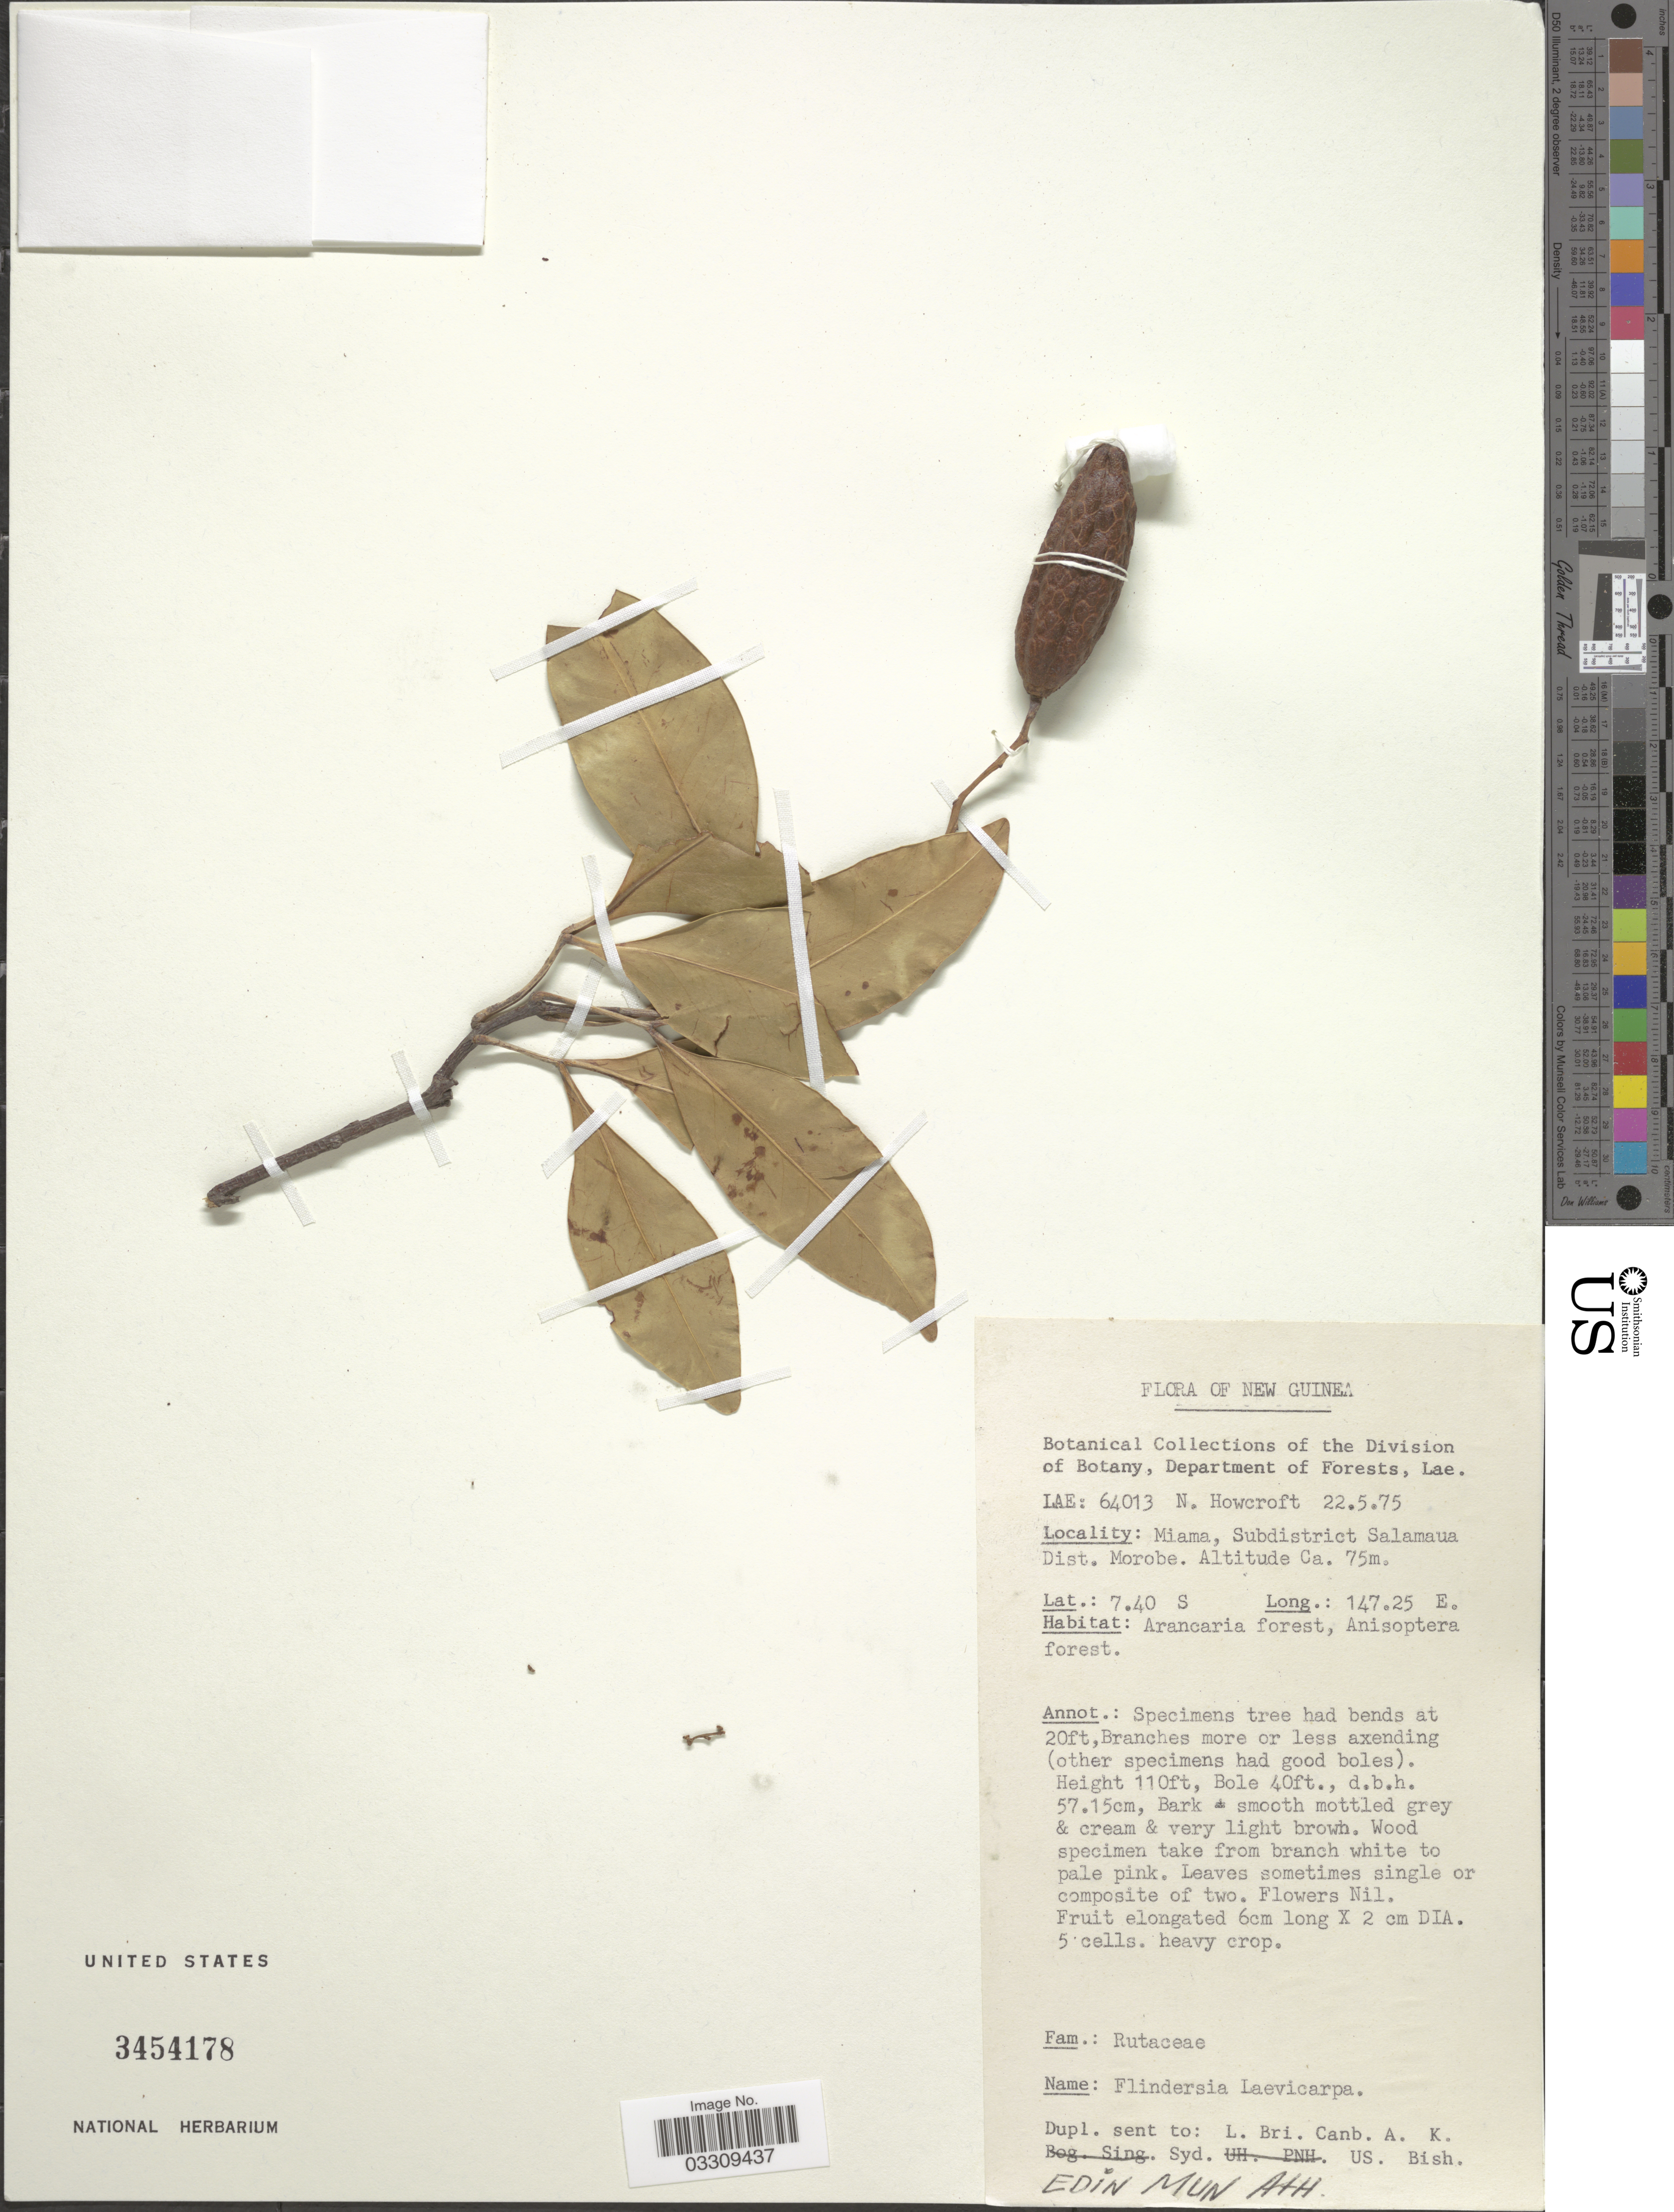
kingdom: Plantae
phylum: Tracheophyta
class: Magnoliopsida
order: Sapindales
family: Rutaceae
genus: Flindersia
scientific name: Flindersia laevicarpa var. heterophylla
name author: (Merr. & L.M. Perry) T.G. Hartley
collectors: N. Howcroft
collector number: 64013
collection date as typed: Transcribed d/m/y: 22/5/75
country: Papua New Guinea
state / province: Morobe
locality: New Guinea. Miama, Subdistrict Salamaua Dist. Morobe.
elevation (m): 75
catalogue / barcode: US 3454178